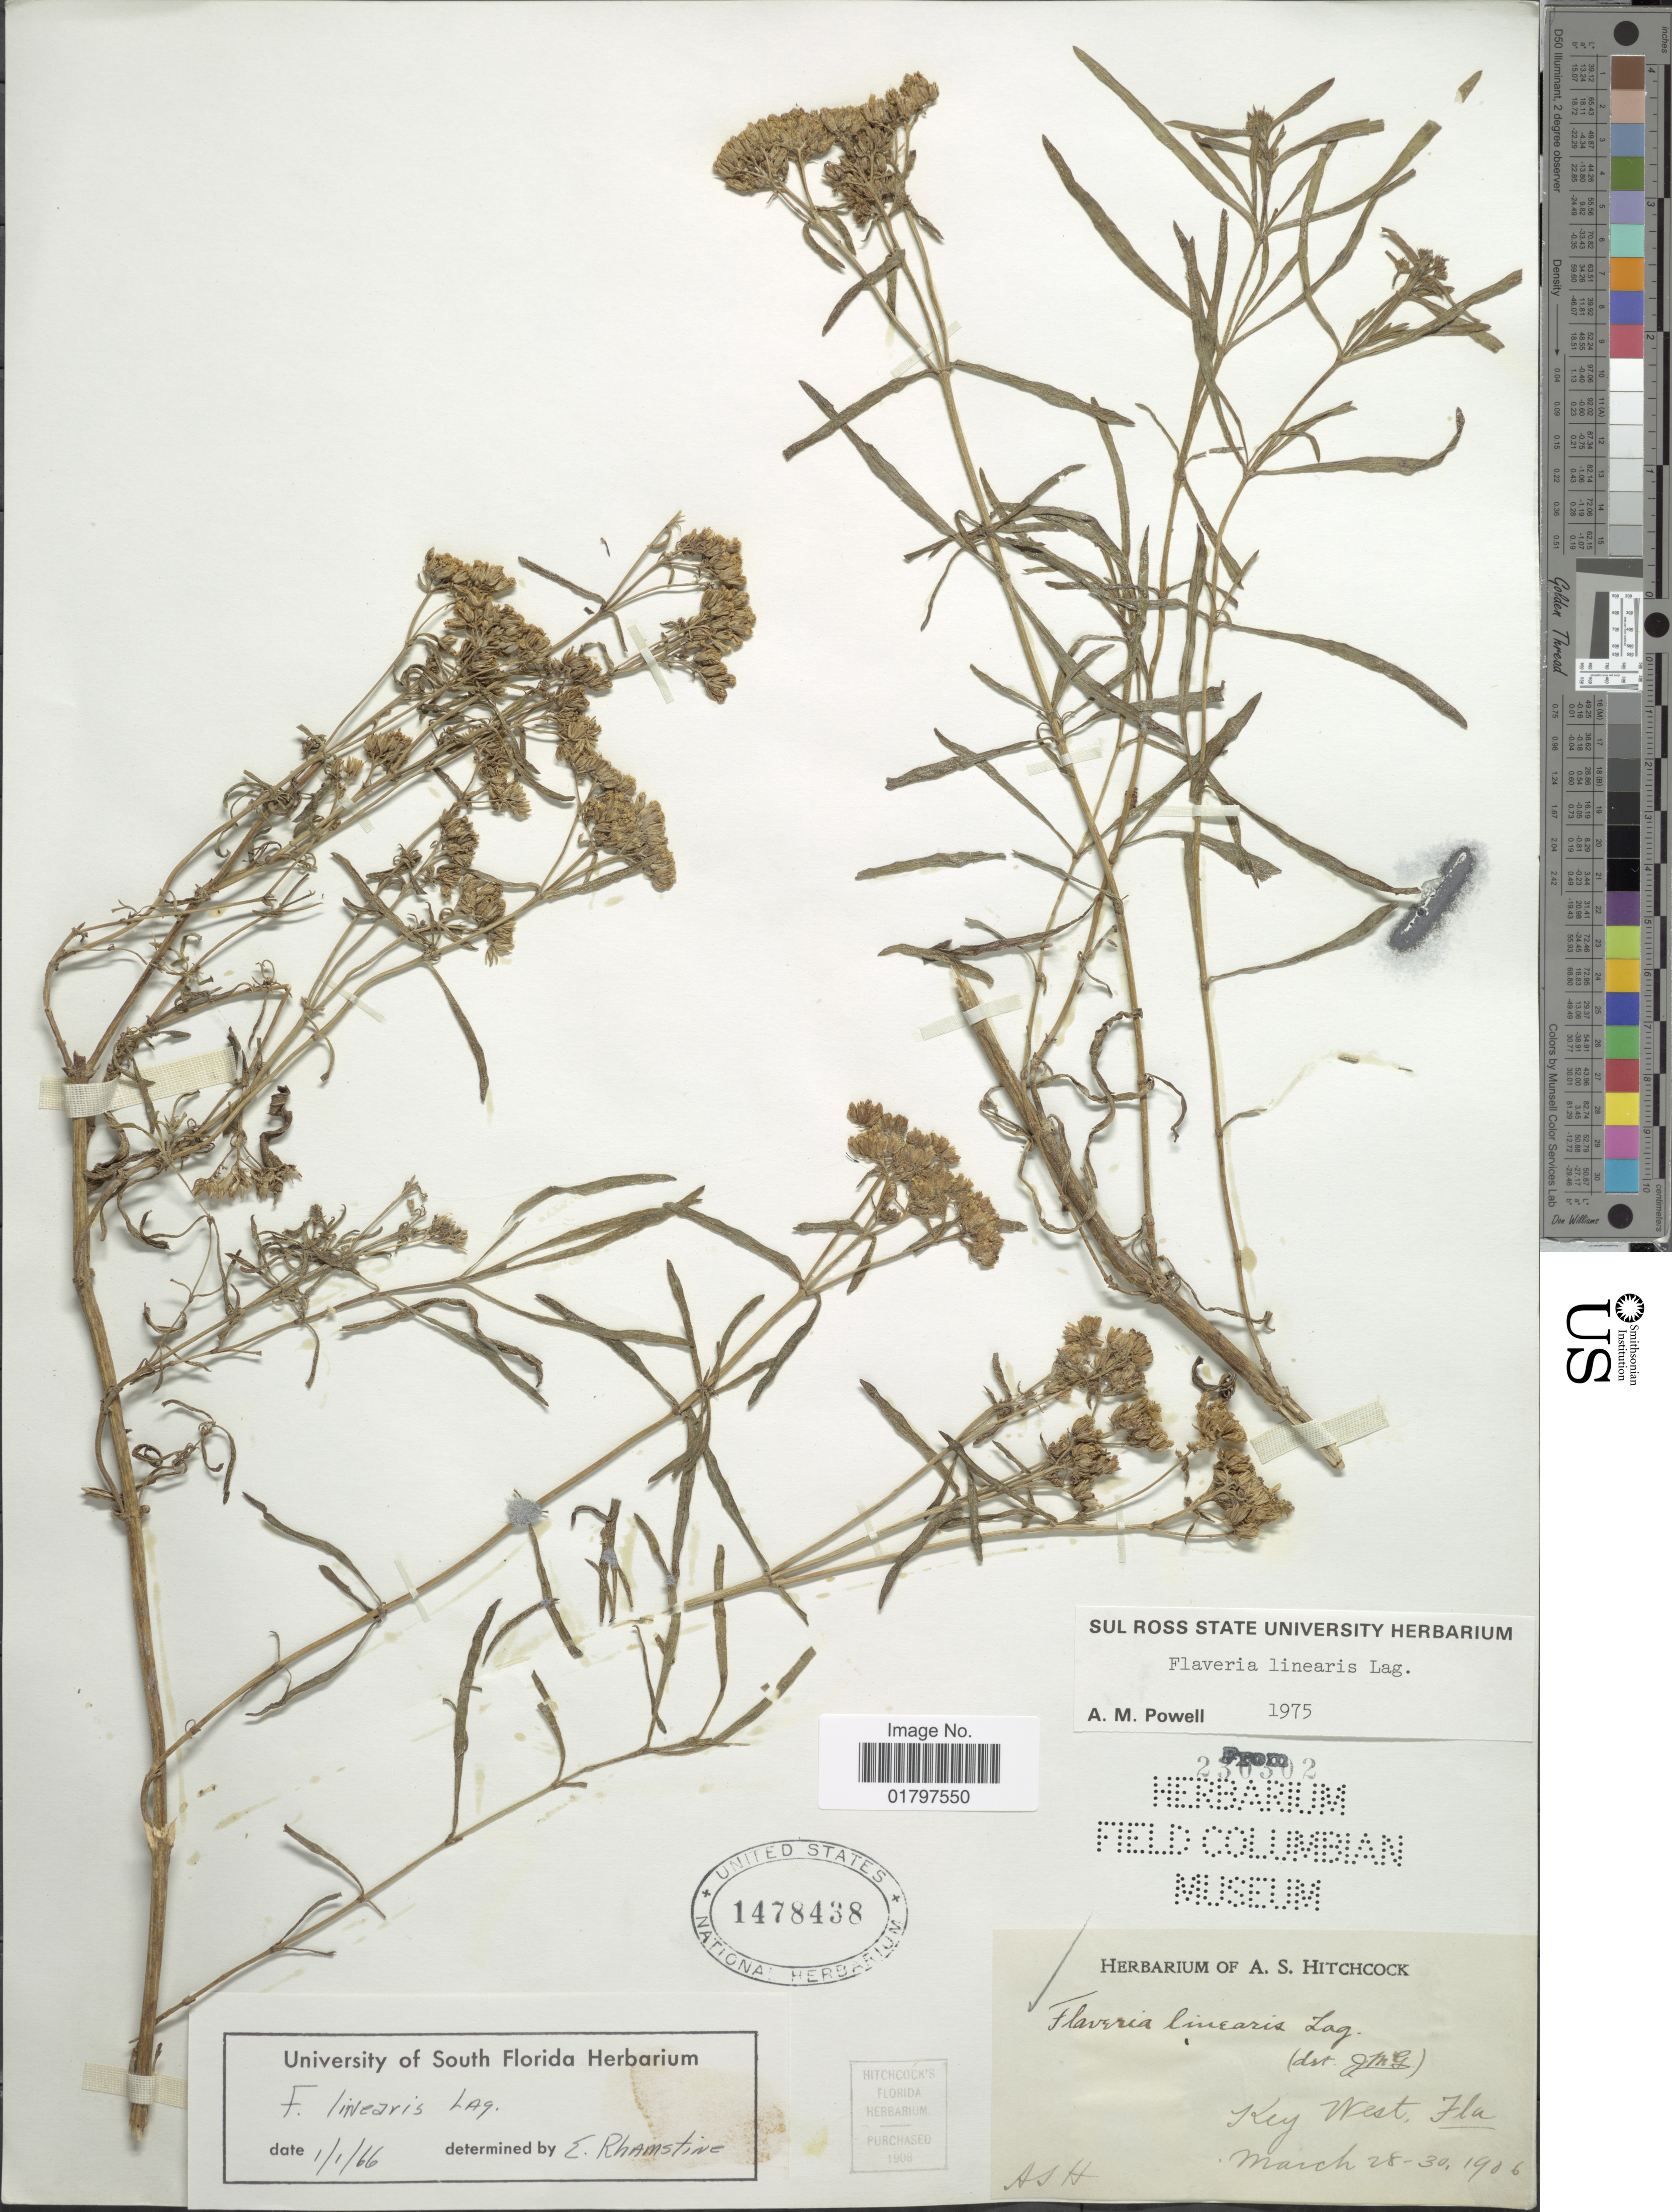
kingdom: Plantae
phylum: Tracheophyta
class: Magnoliopsida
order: Asterales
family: Asteraceae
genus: Flaveria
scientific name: Flaveria linearis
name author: Lag.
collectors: A. S. Hitchcock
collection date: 1906-03-28/1906-03-30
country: United States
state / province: Florida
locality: Key West, Fla.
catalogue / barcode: US 1478438